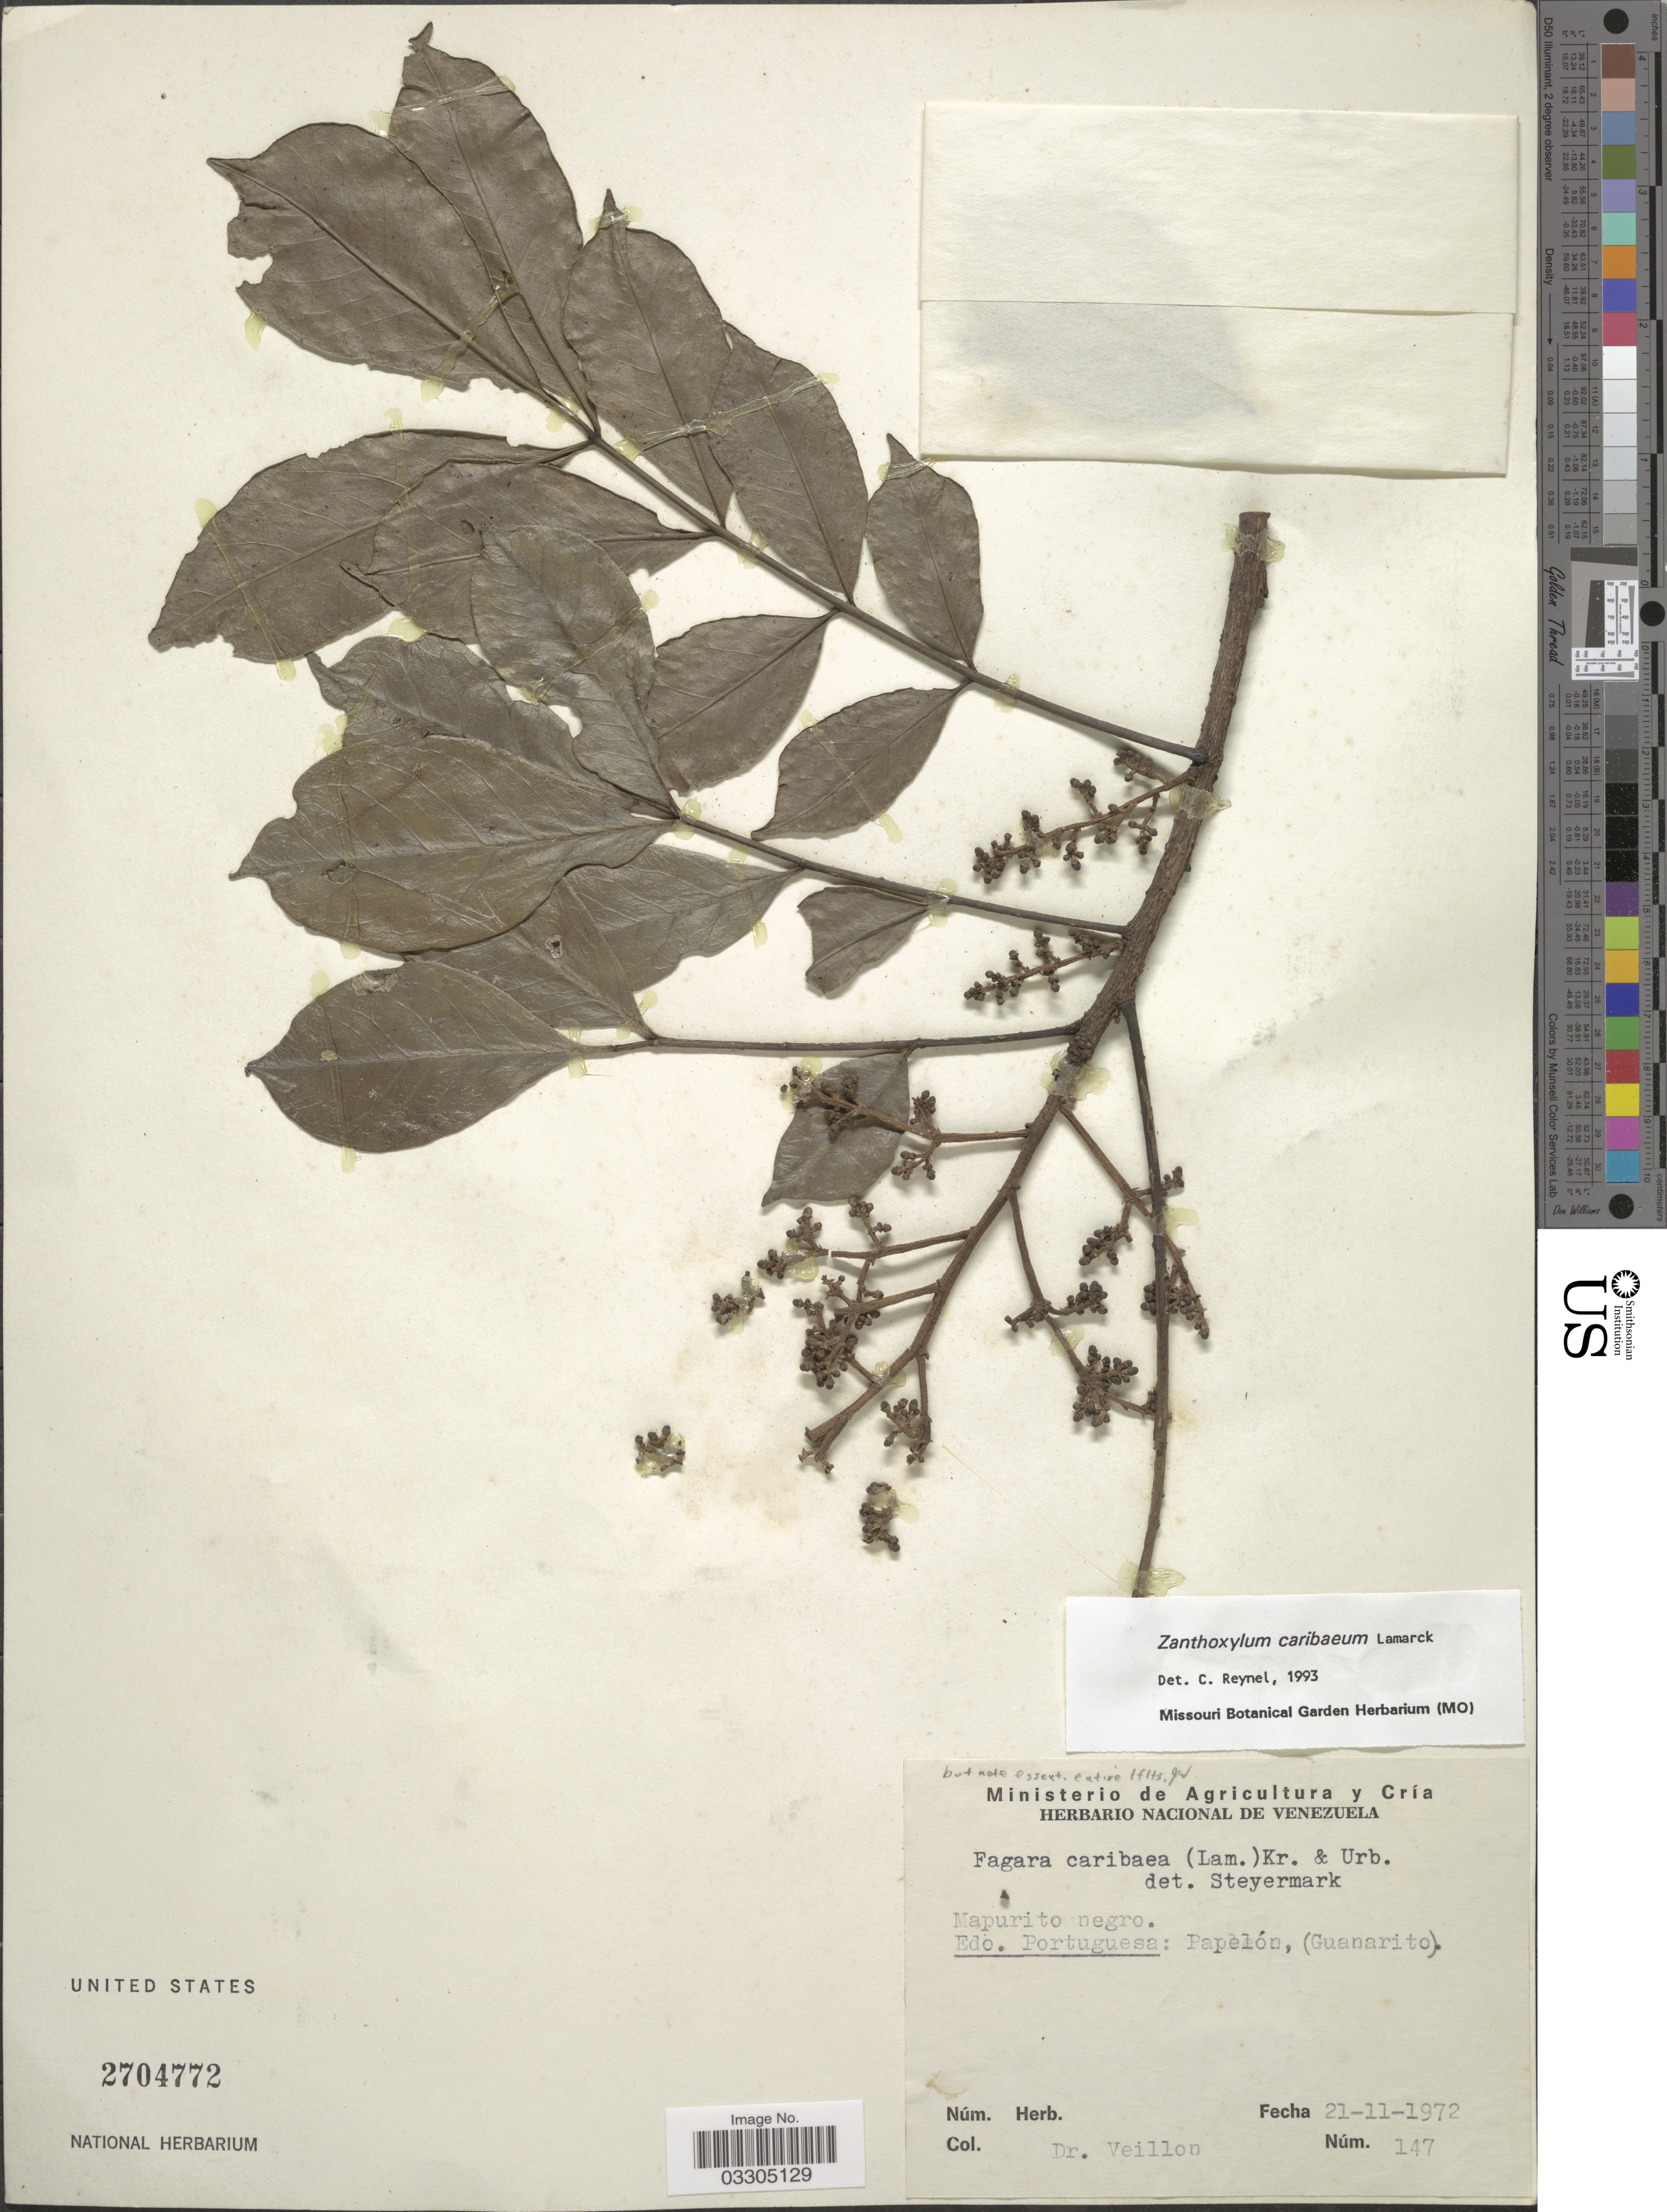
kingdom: Plantae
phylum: Tracheophyta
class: Magnoliopsida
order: Sapindales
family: Rutaceae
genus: Zanthoxylum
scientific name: Zanthoxylum caribaeum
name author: Lam.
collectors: -. Veillon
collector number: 147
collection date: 1972-11-21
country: Venezuela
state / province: Portuguesa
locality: Papelón, (Guanarito).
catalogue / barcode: US 2704772